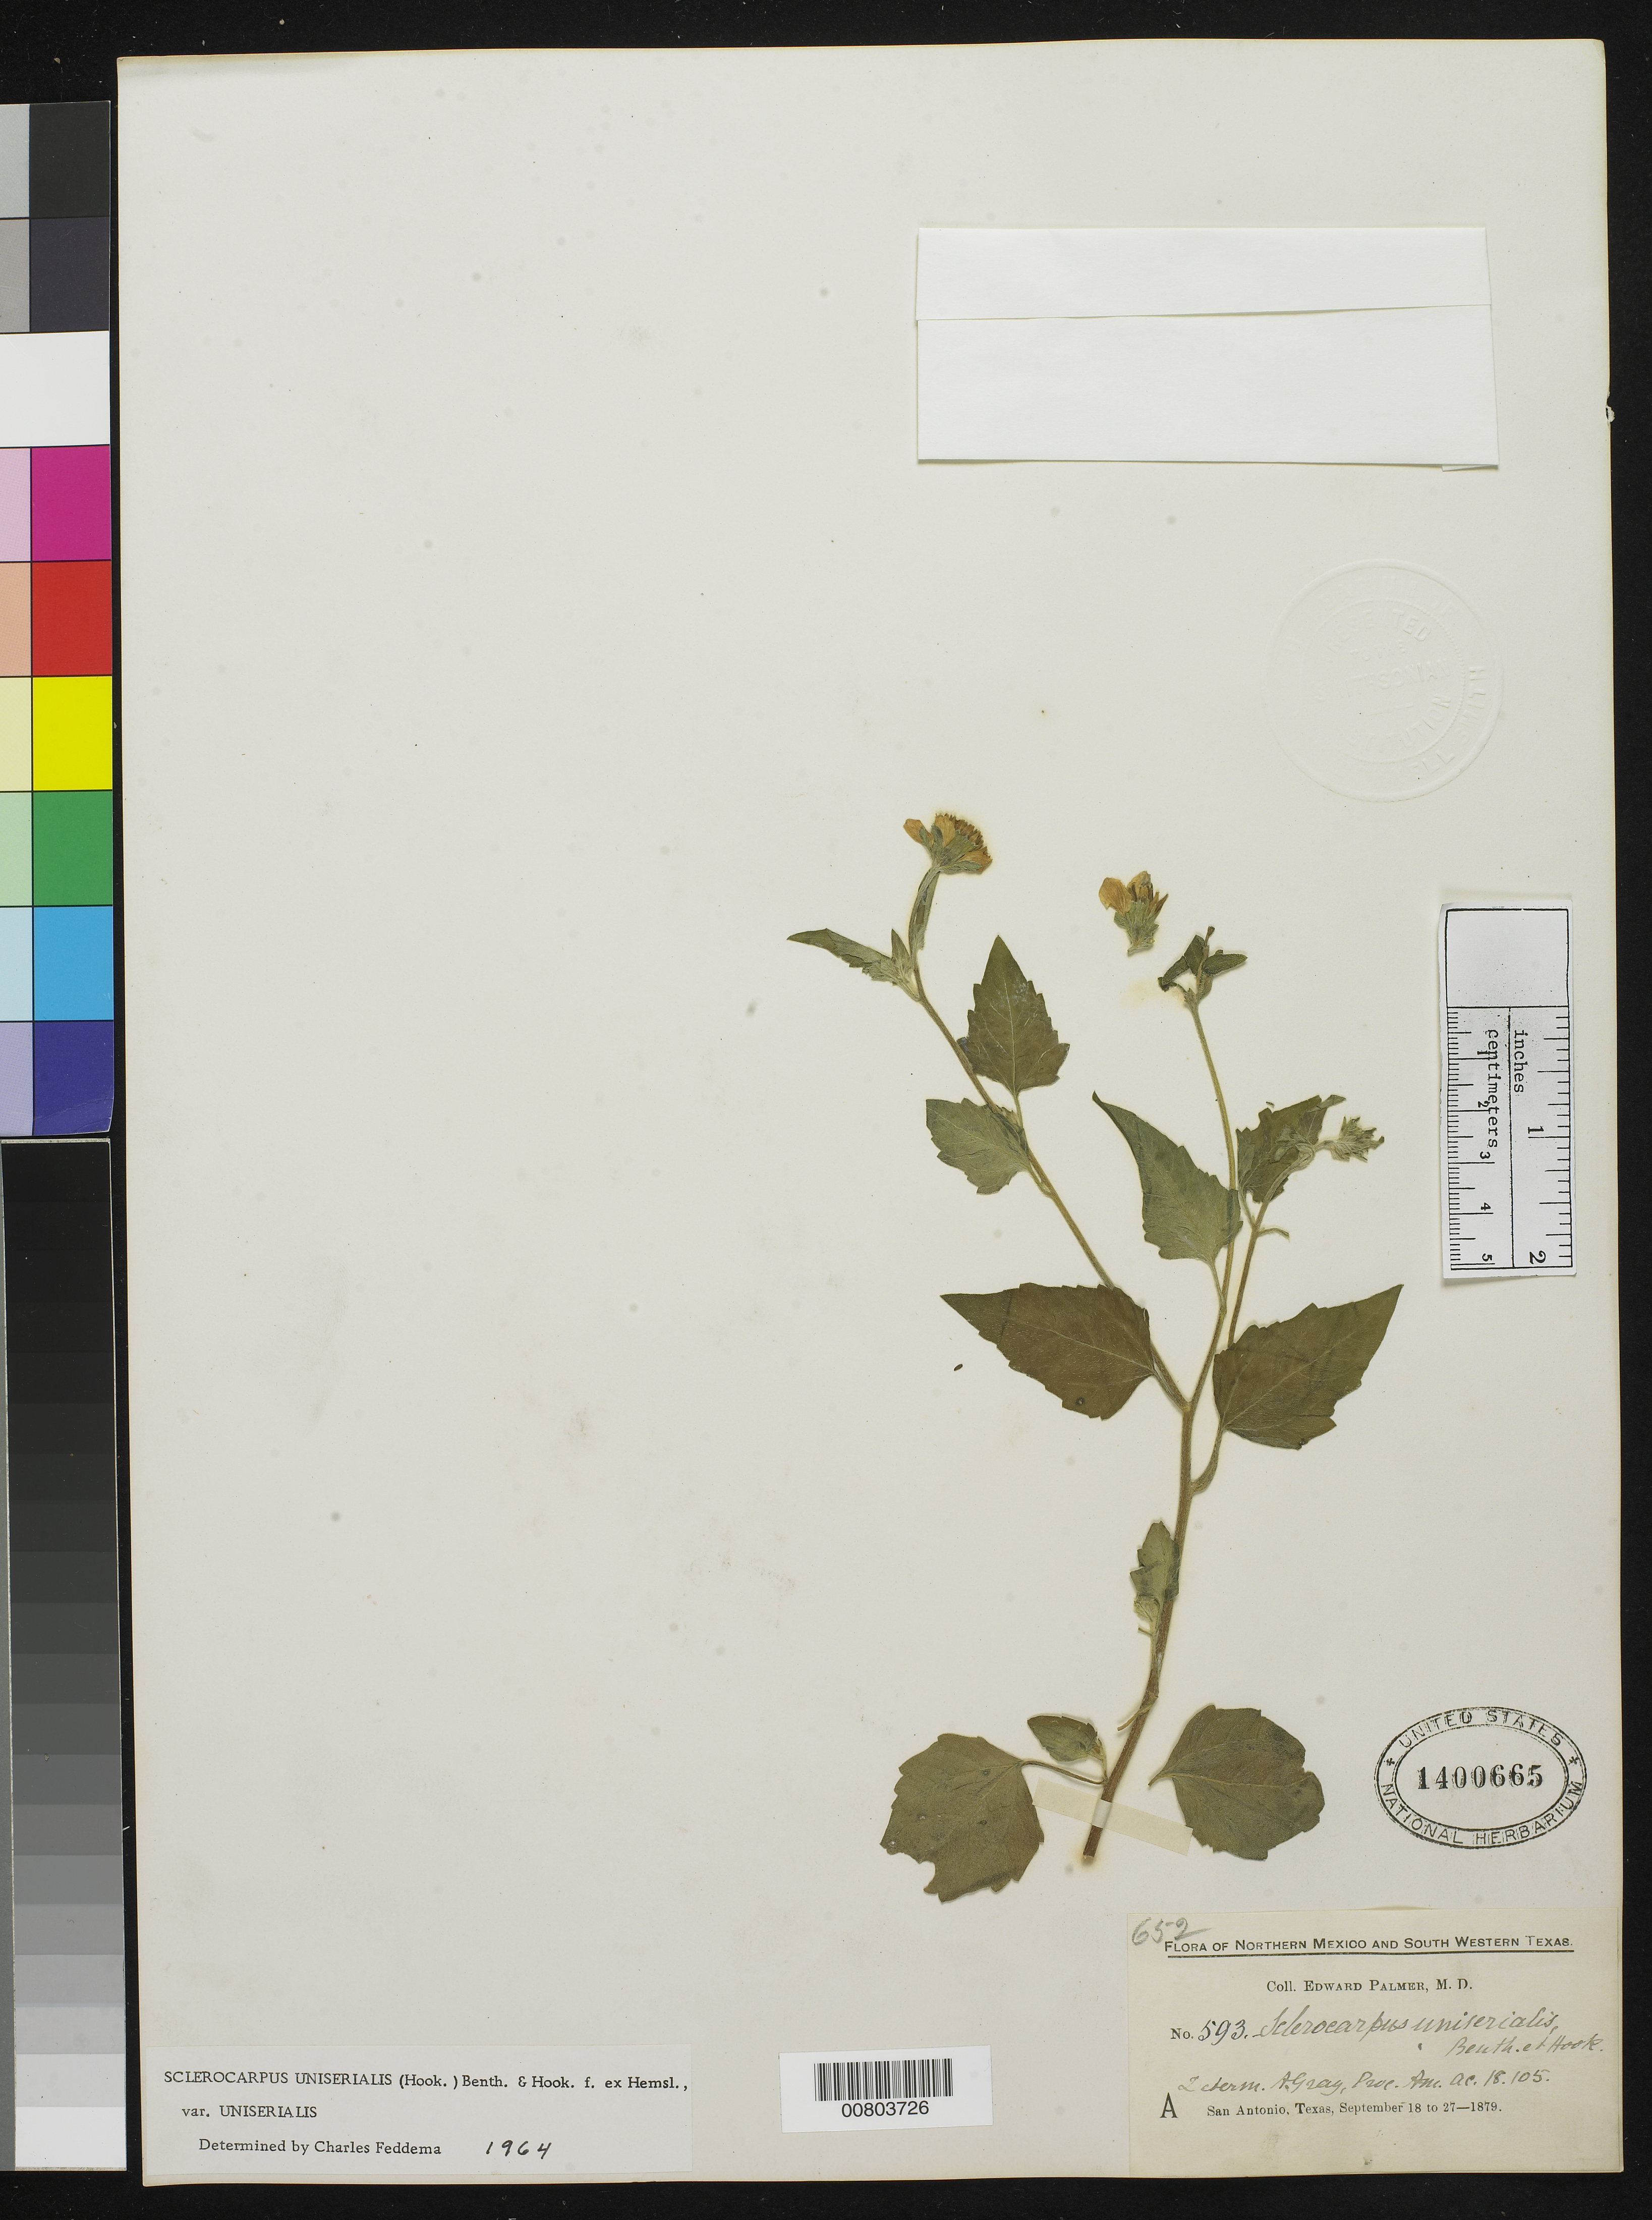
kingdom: Plantae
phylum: Tracheophyta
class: Magnoliopsida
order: Asterales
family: Asteraceae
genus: Sclerocarpus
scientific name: Sclerocarpus uniserialis var. uniserialis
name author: (Hook.) Benth. & Hook. f. ex Hemsl.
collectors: E. Palmer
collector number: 593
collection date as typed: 18 Sep 1879 to 27 Sep 1879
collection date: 1879-09-18/1879-09-27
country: United States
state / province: Texas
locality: A San Antonio, Texas.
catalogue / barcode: US 1400665